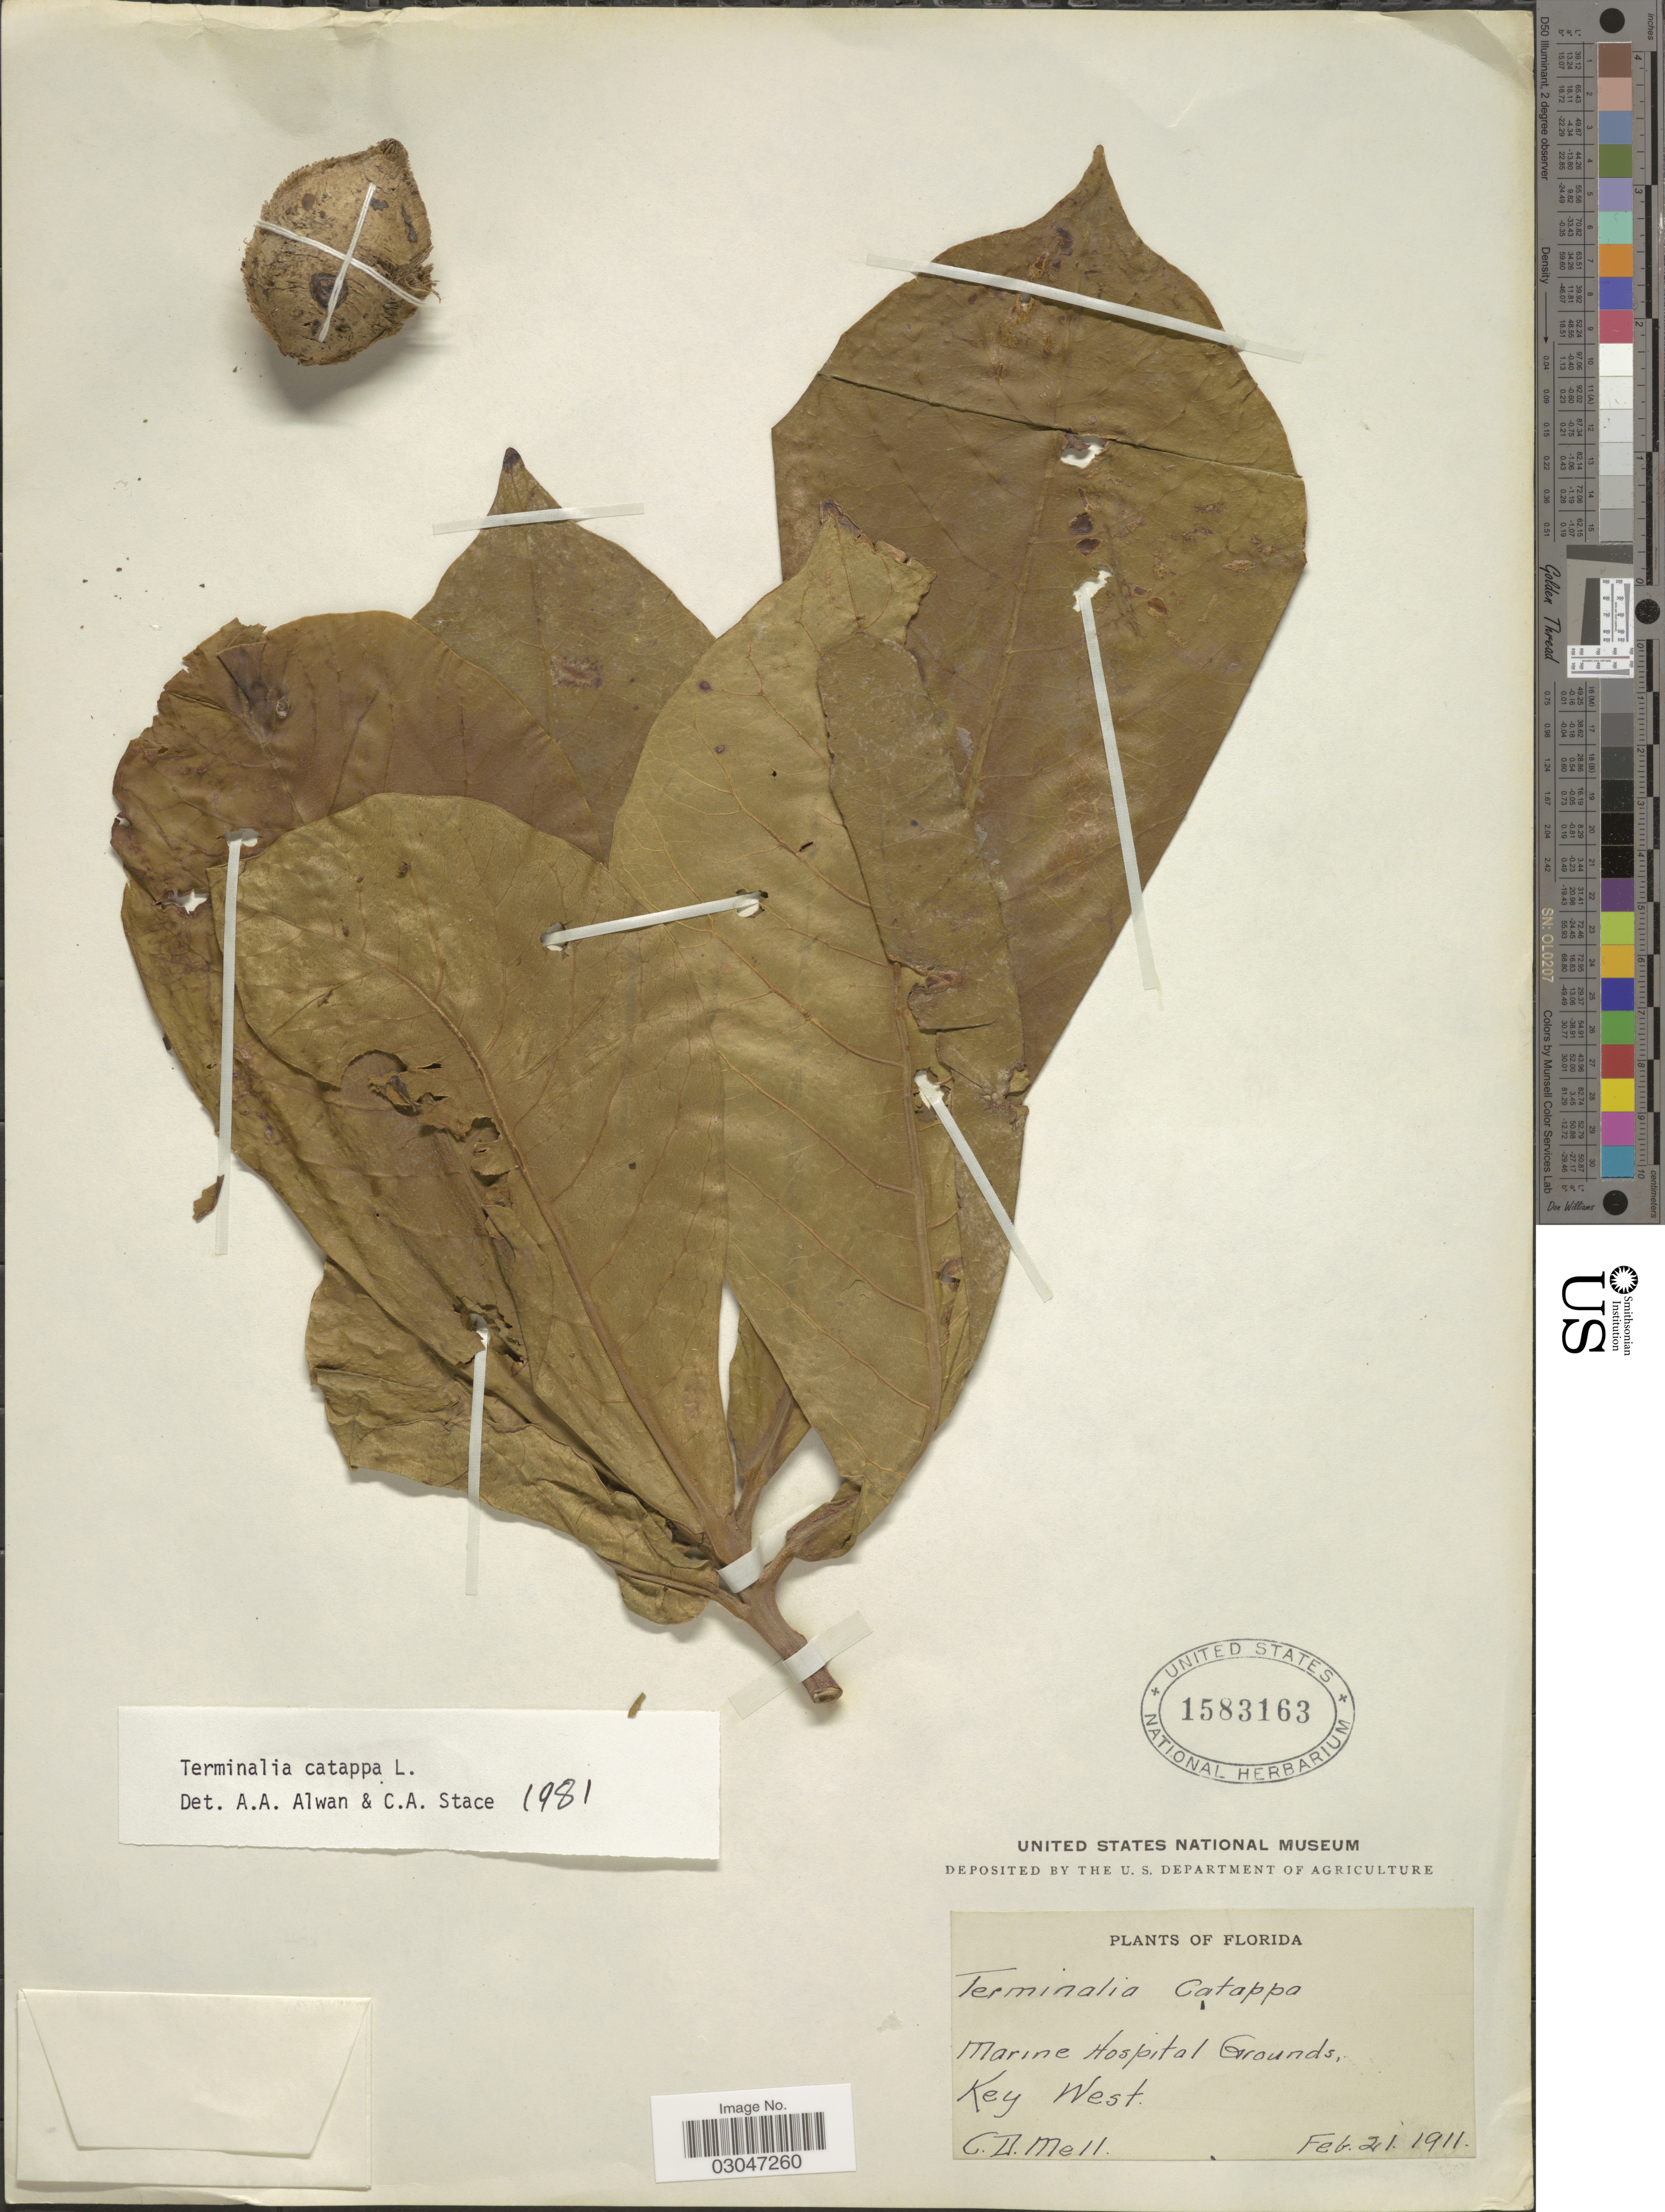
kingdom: Plantae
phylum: Tracheophyta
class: Magnoliopsida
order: Myrtales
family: Combretaceae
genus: Terminalia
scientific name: Terminalia catappa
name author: L.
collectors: C. D. Mell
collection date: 1911-02-21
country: United States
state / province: Florida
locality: Marine Hospital Grounds, Key West.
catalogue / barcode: US 1583163